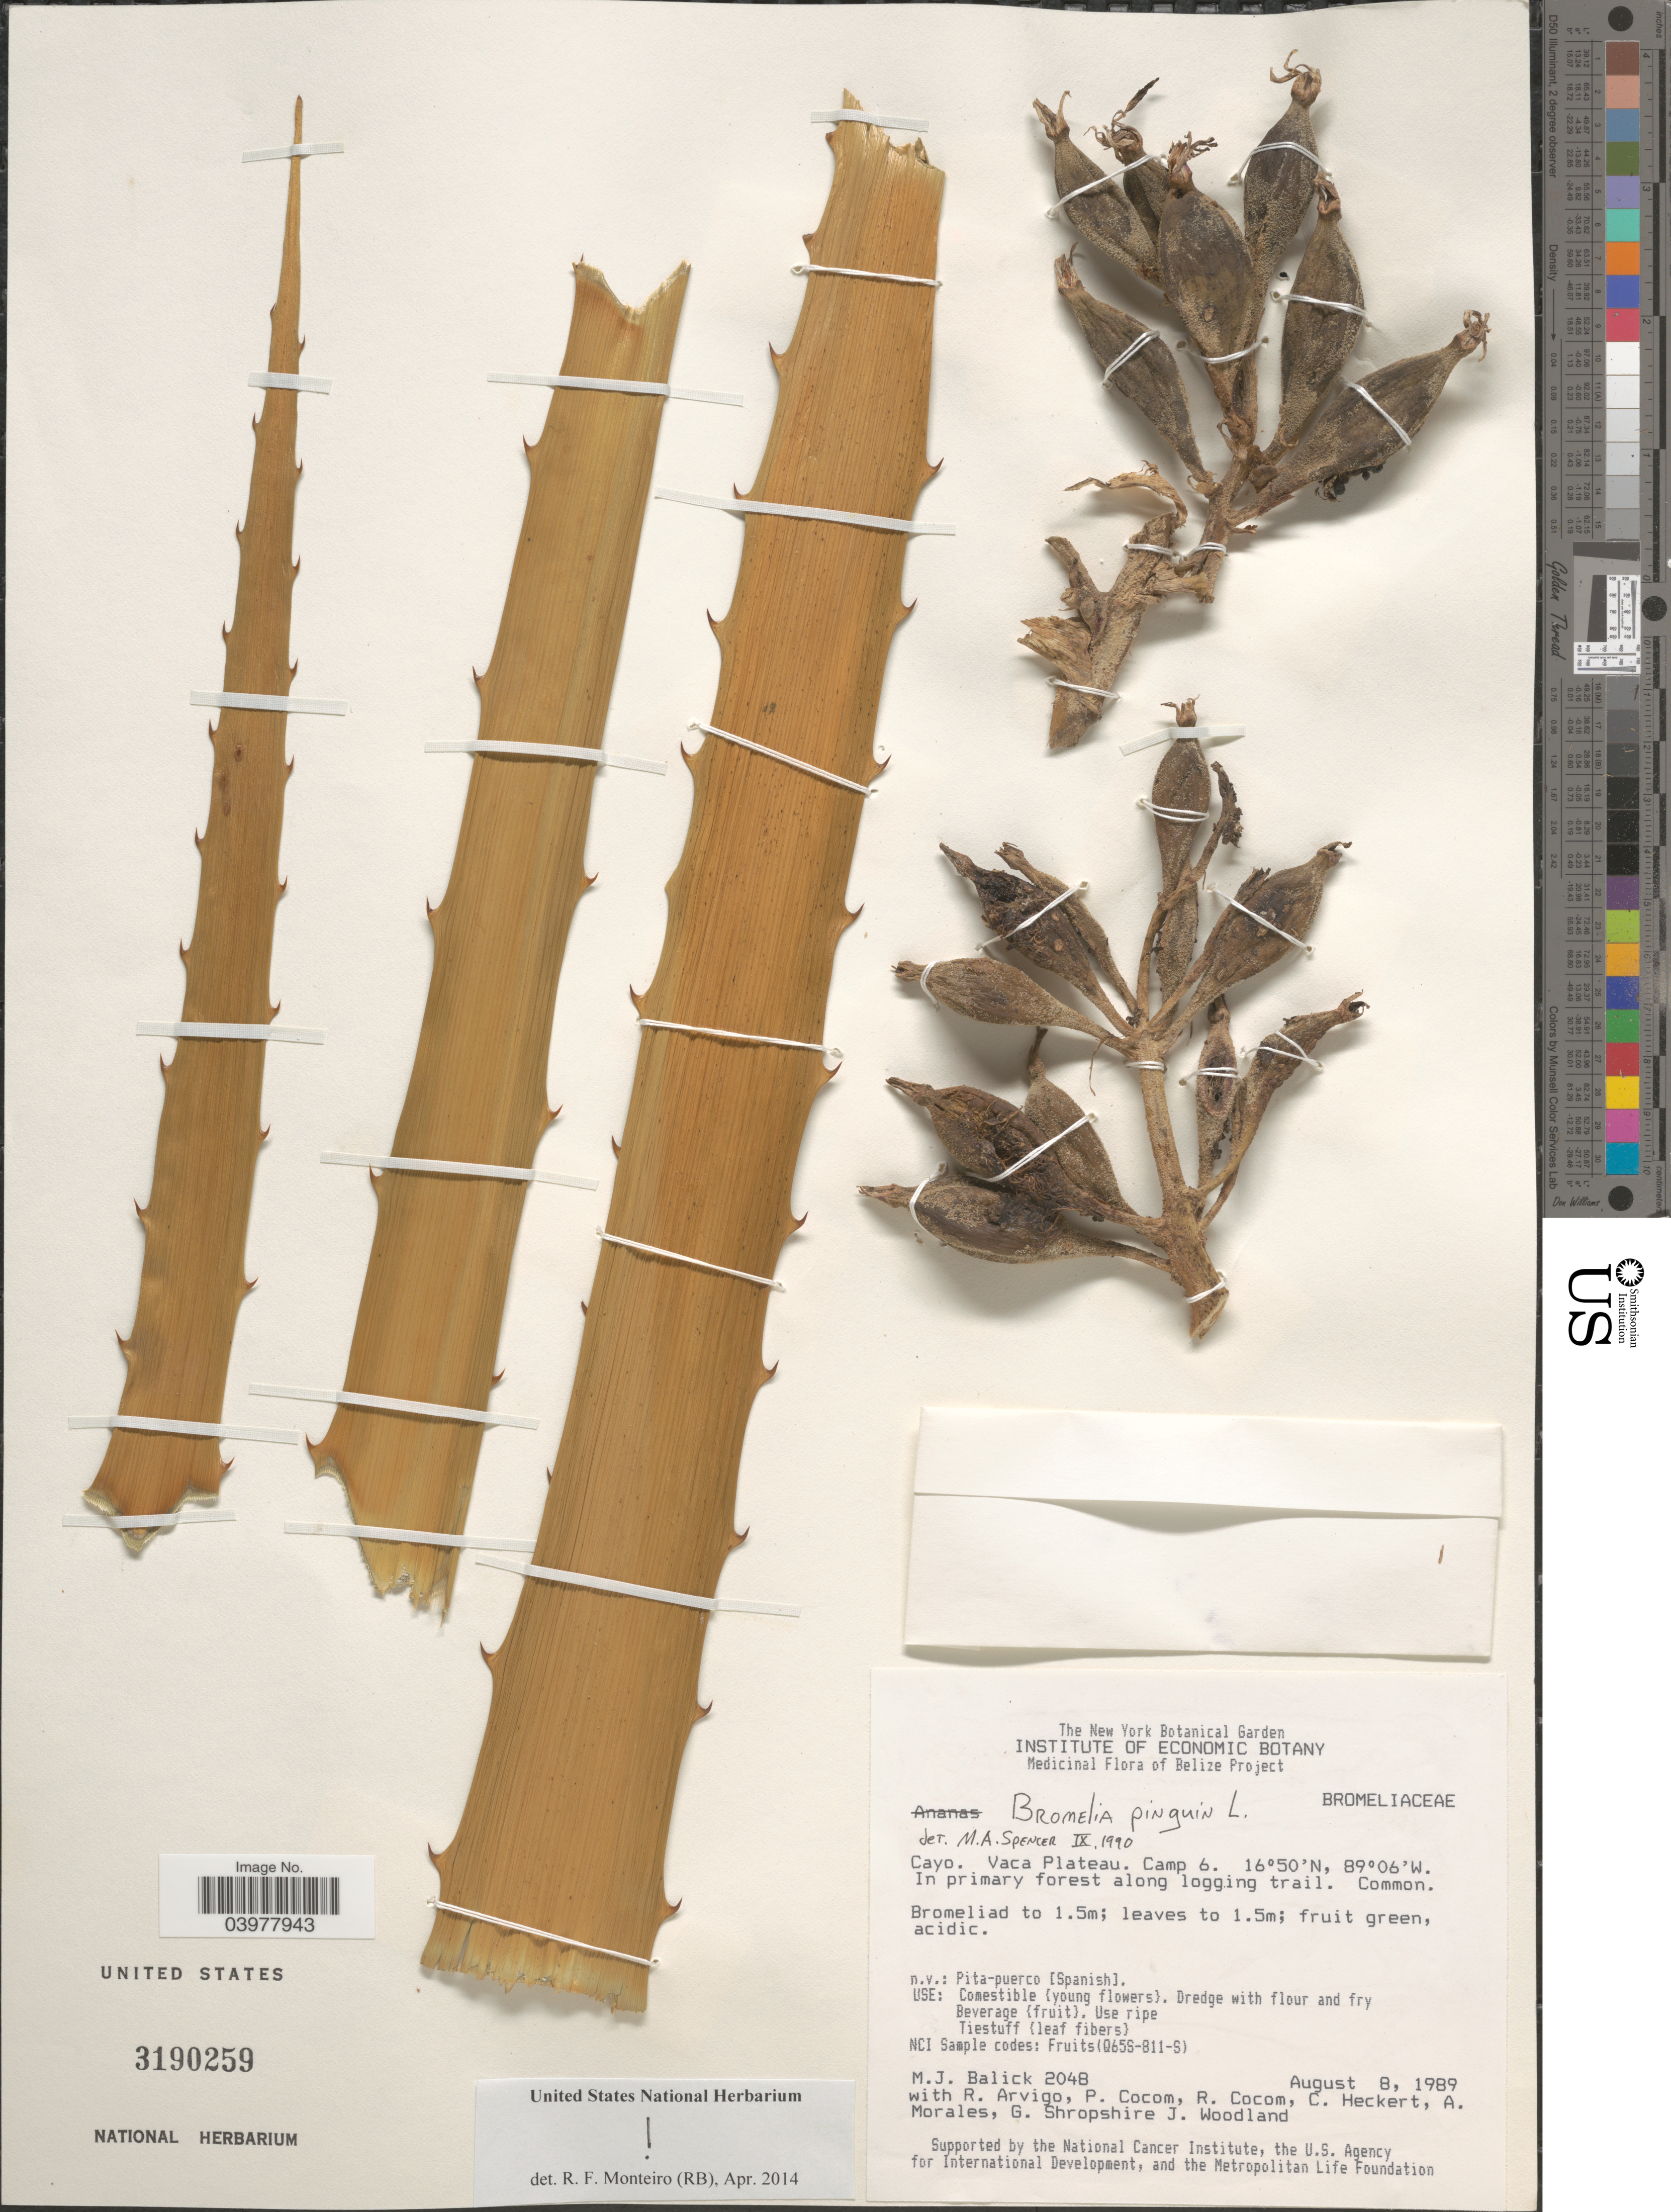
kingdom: Plantae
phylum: Tracheophyta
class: Liliopsida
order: Poales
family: Bromeliaceae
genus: Bromelia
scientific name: Bromelia pinguin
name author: L.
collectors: M. J. Balick, R. Arvigo, P. Cocom, C. Heckert & et al.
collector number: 2048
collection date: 1989-08-08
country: Belize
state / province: Cayo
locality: Vaca Plateau. Camp 6.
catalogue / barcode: US 3190259